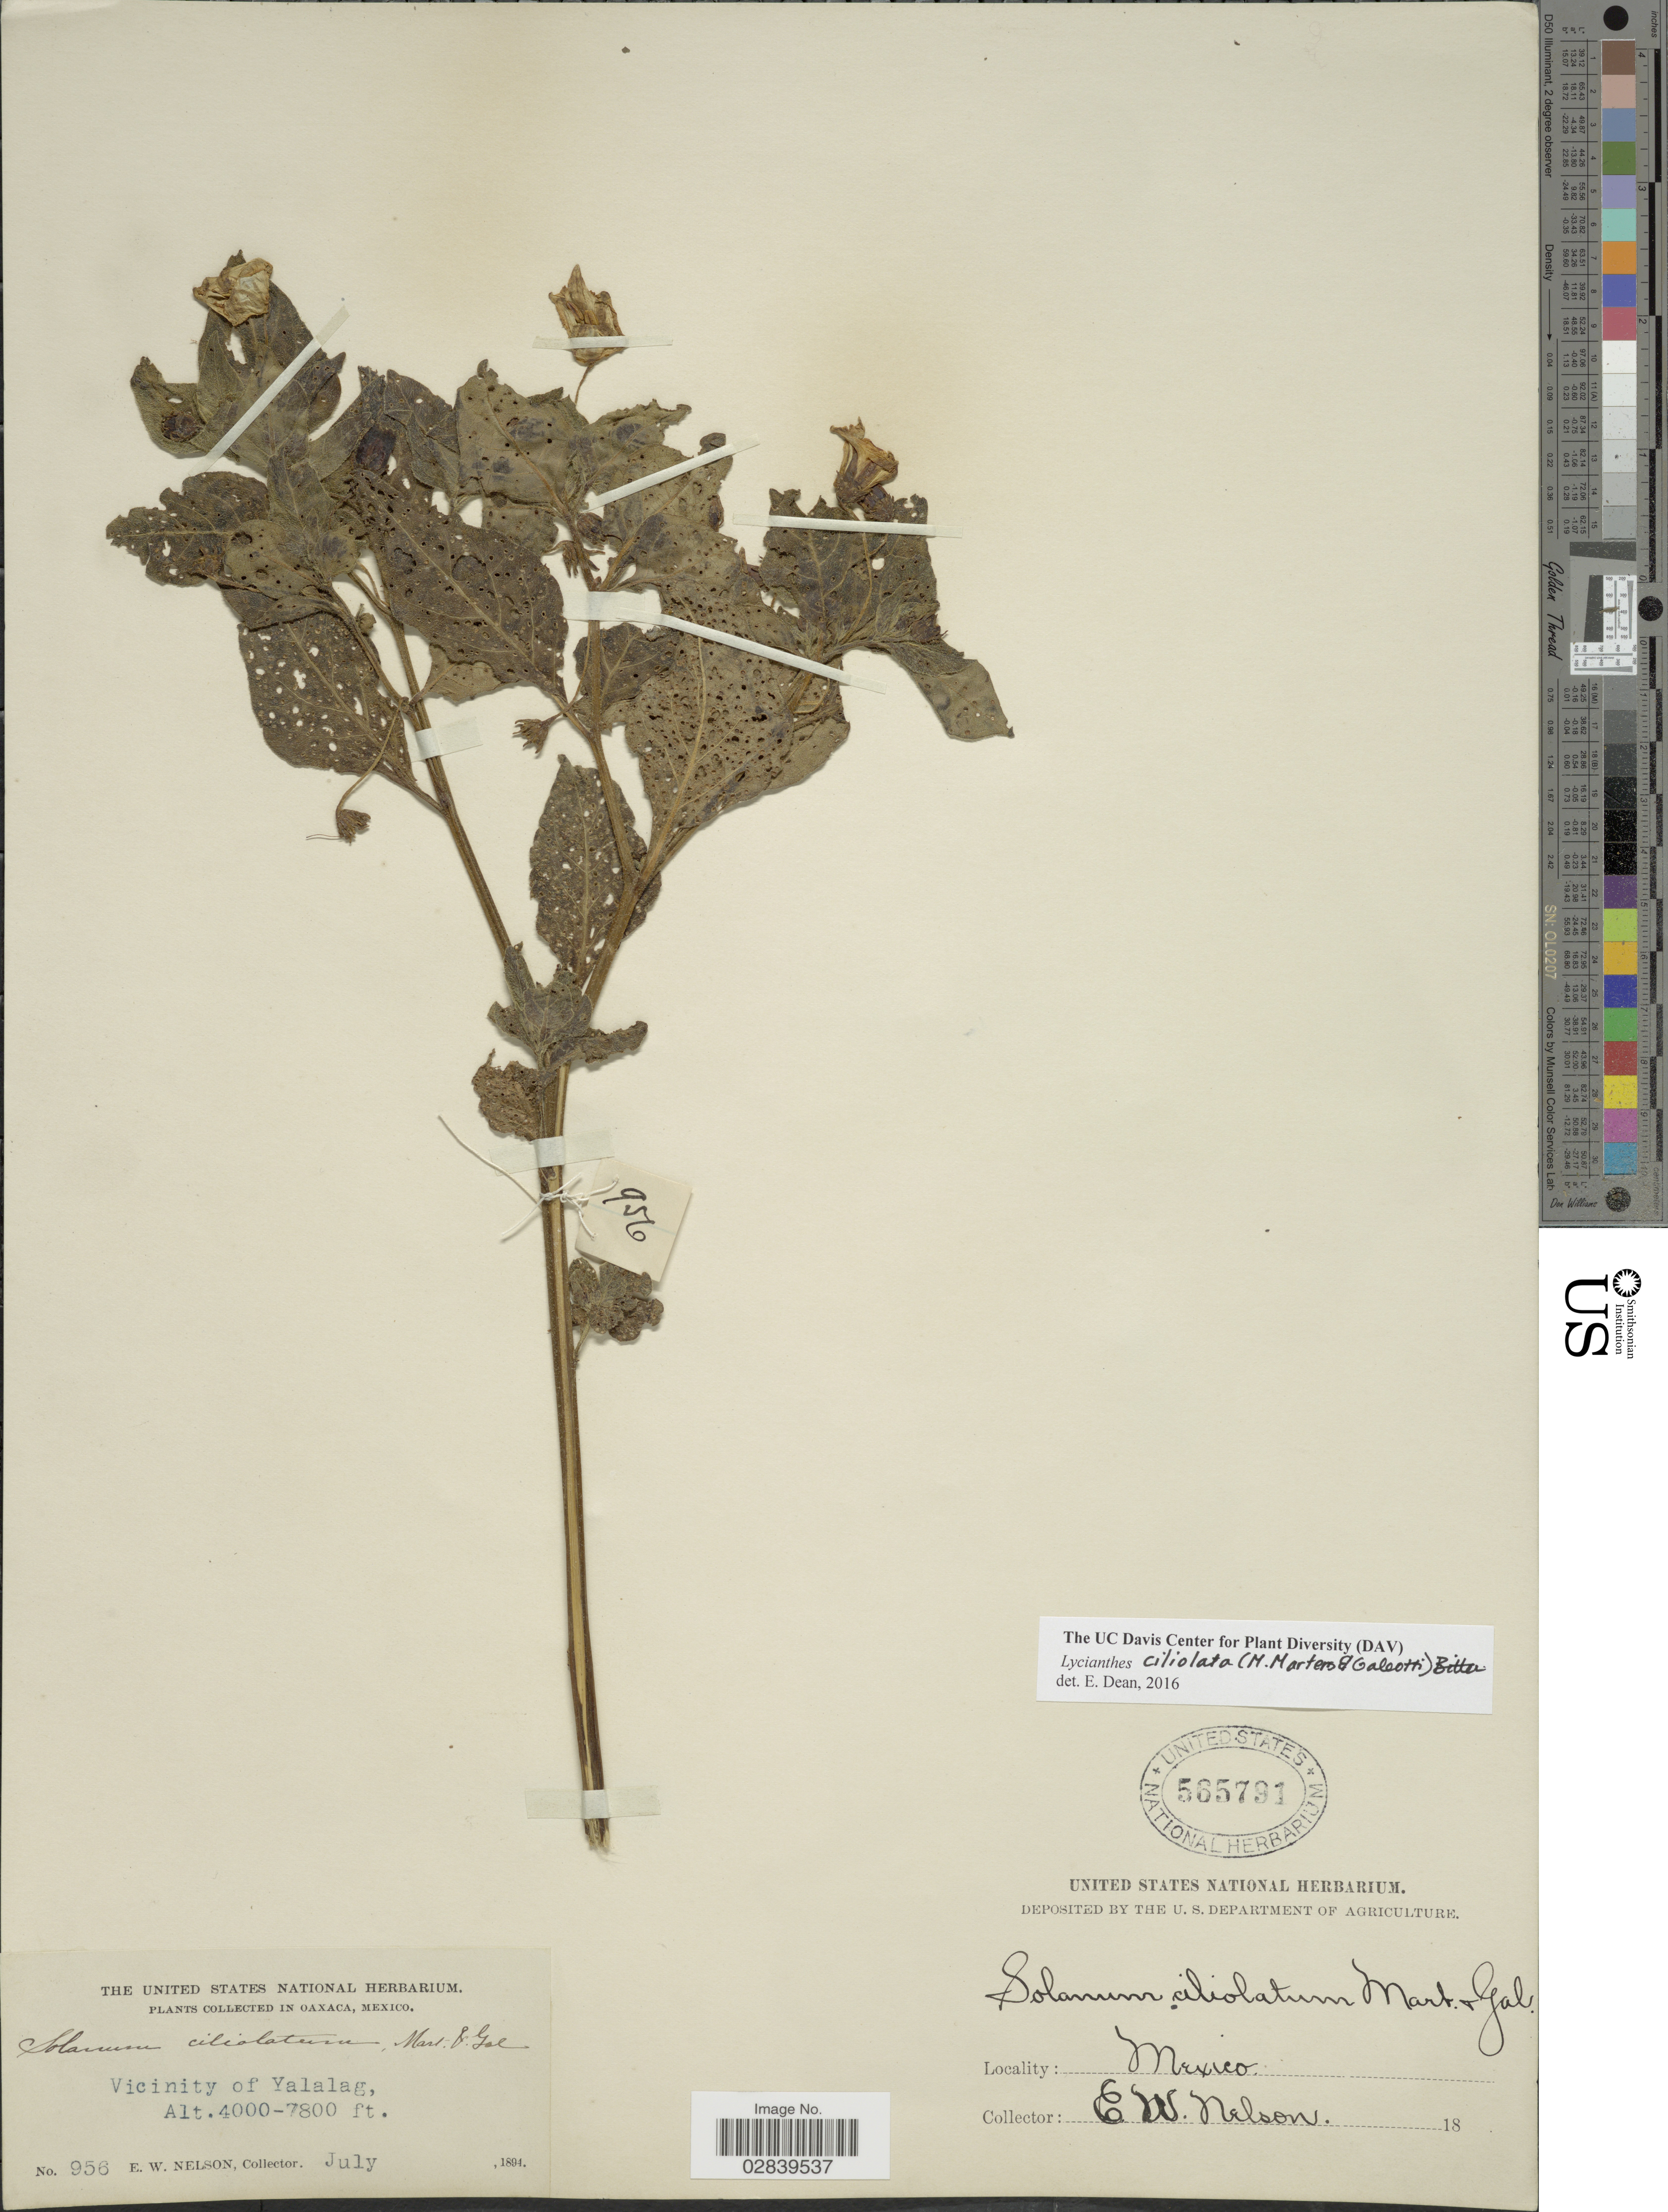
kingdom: Plantae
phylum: Tracheophyta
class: Magnoliopsida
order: Solanales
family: Solanaceae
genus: Lycianthes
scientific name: Lycianthes ciliolata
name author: (M. Martens & Galeotti) Bitter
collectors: E. W. Nelson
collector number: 956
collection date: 1894-07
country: Mexico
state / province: Oaxaca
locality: Vicinity of Yalalag.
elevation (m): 1219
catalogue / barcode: US 565791